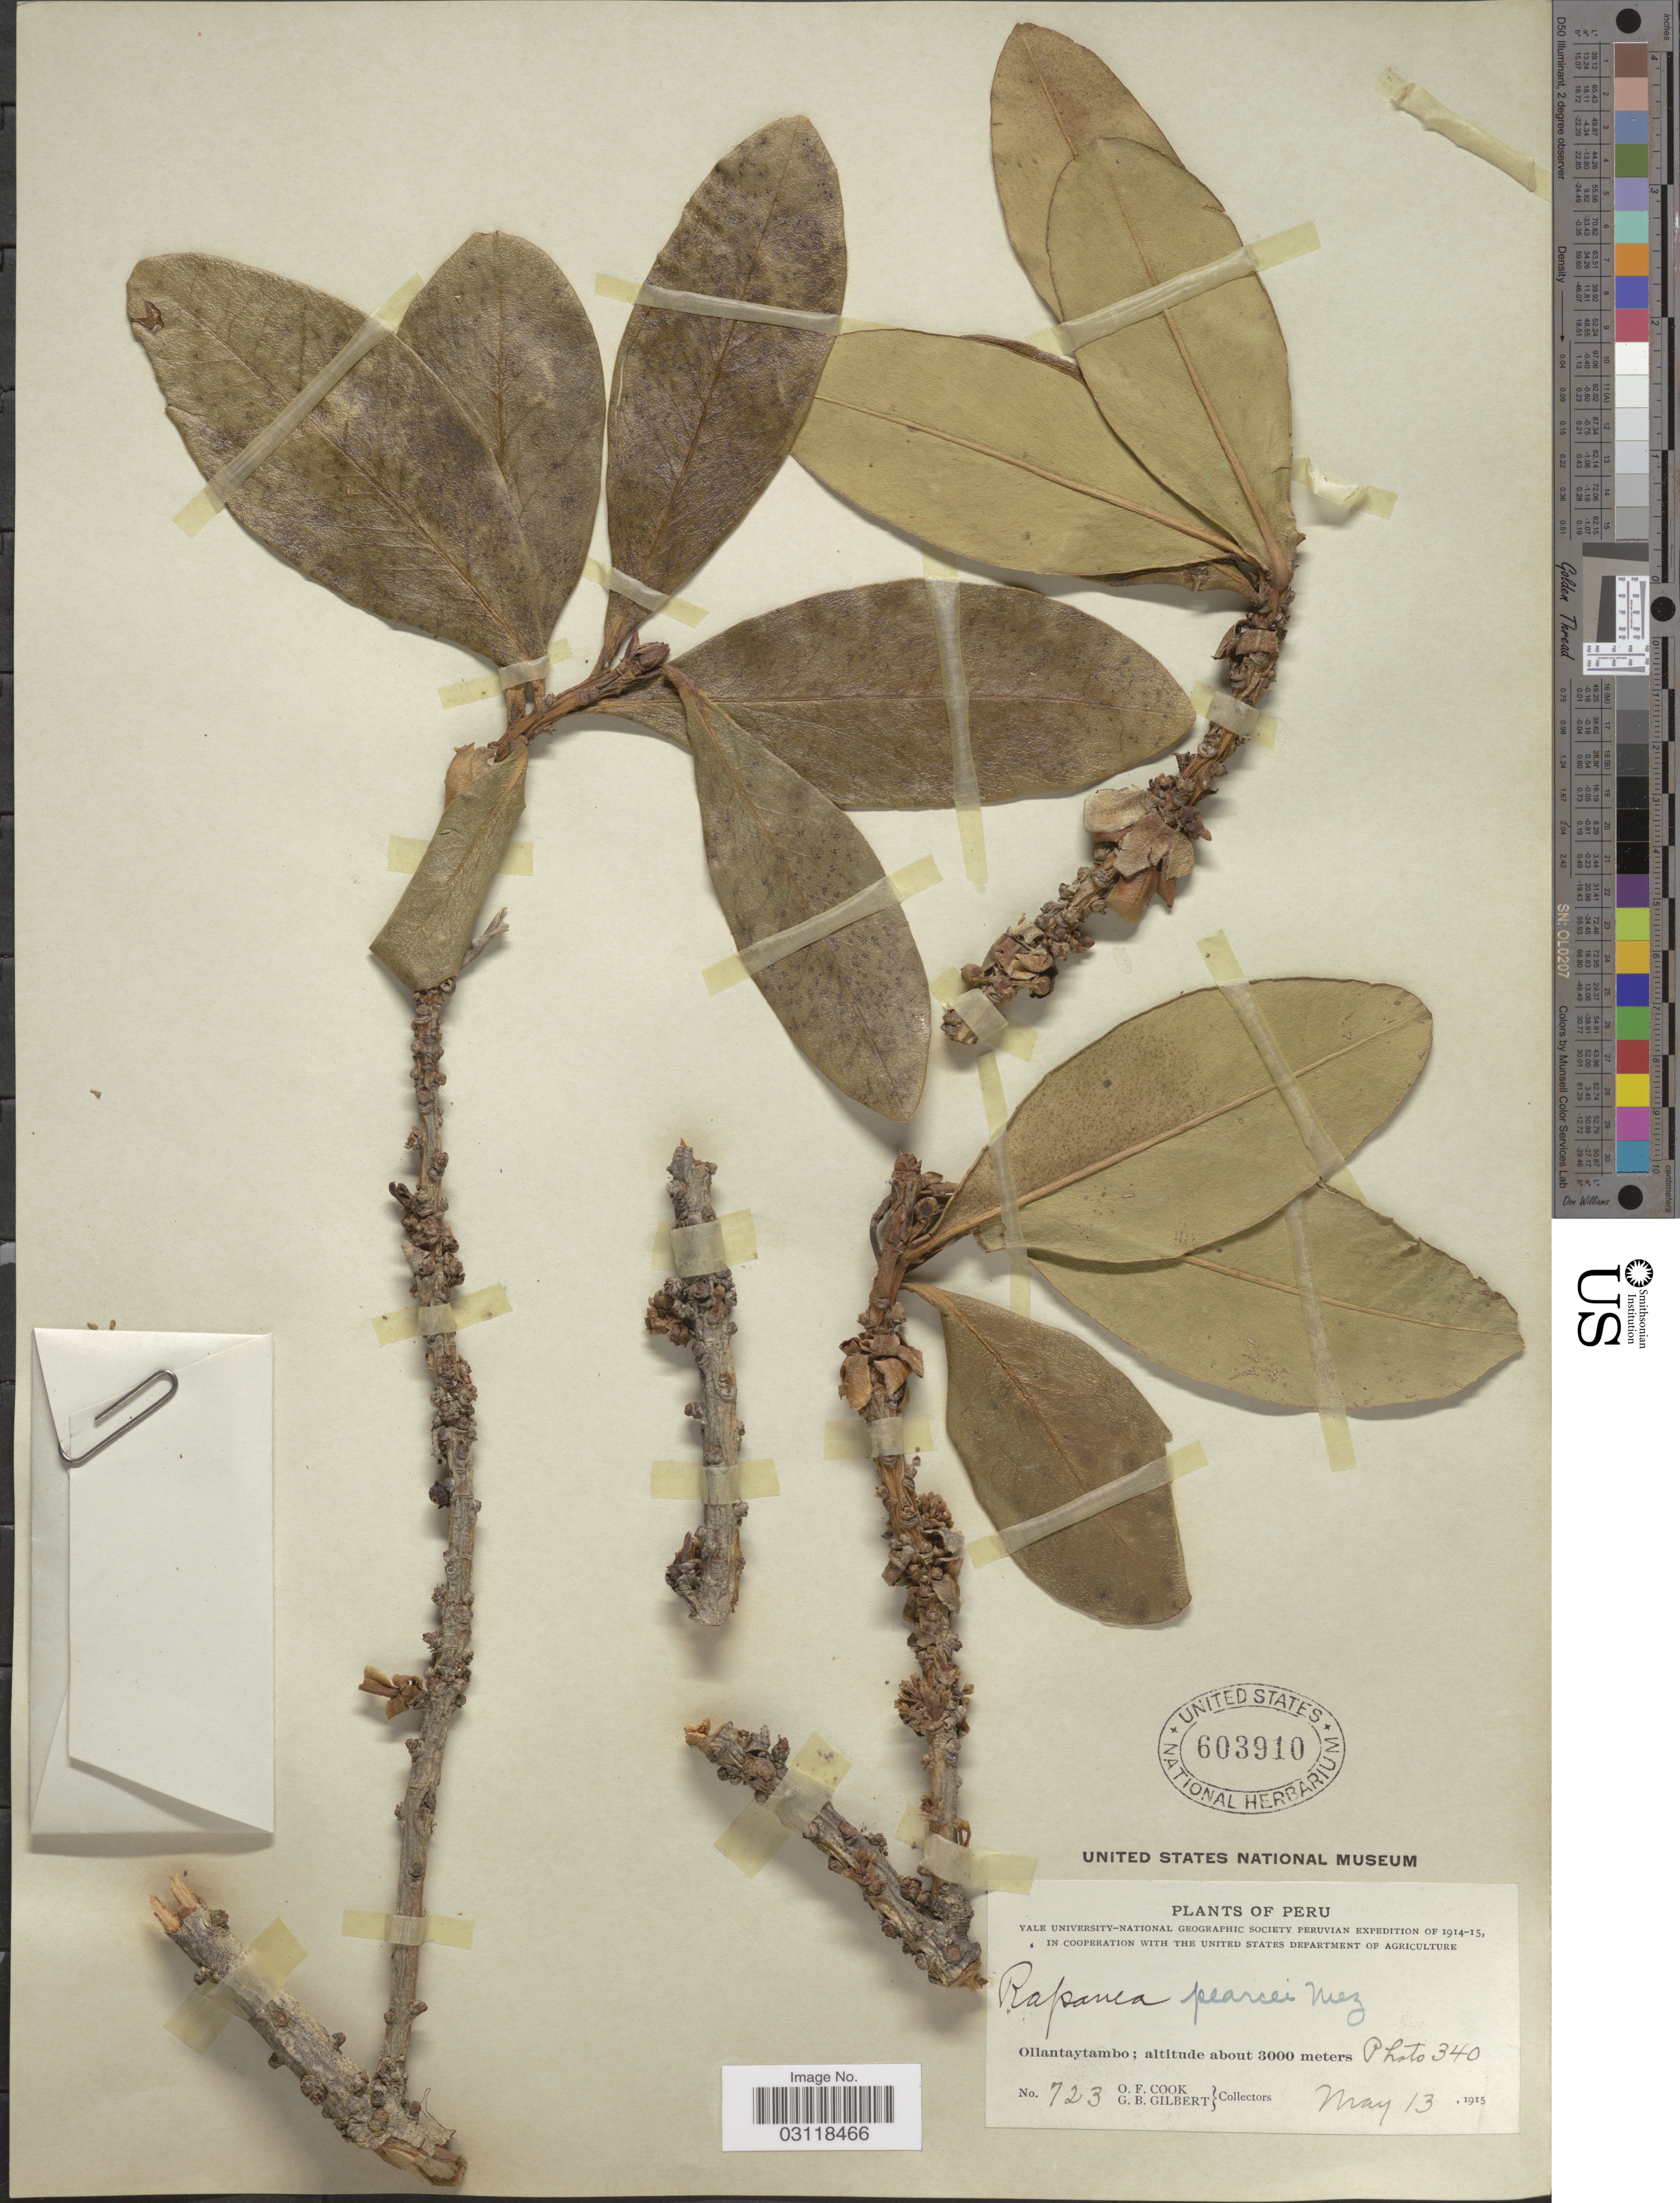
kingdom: Plantae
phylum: Tracheophyta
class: Magnoliopsida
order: Ericales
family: Primulaceae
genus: Rapanea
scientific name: Rapanea pearcei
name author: Mez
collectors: O. F. Cook & G. B. Gilbert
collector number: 723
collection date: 1915-05-13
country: Peru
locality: Ollantaytambo.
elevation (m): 3000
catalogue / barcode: US 603910